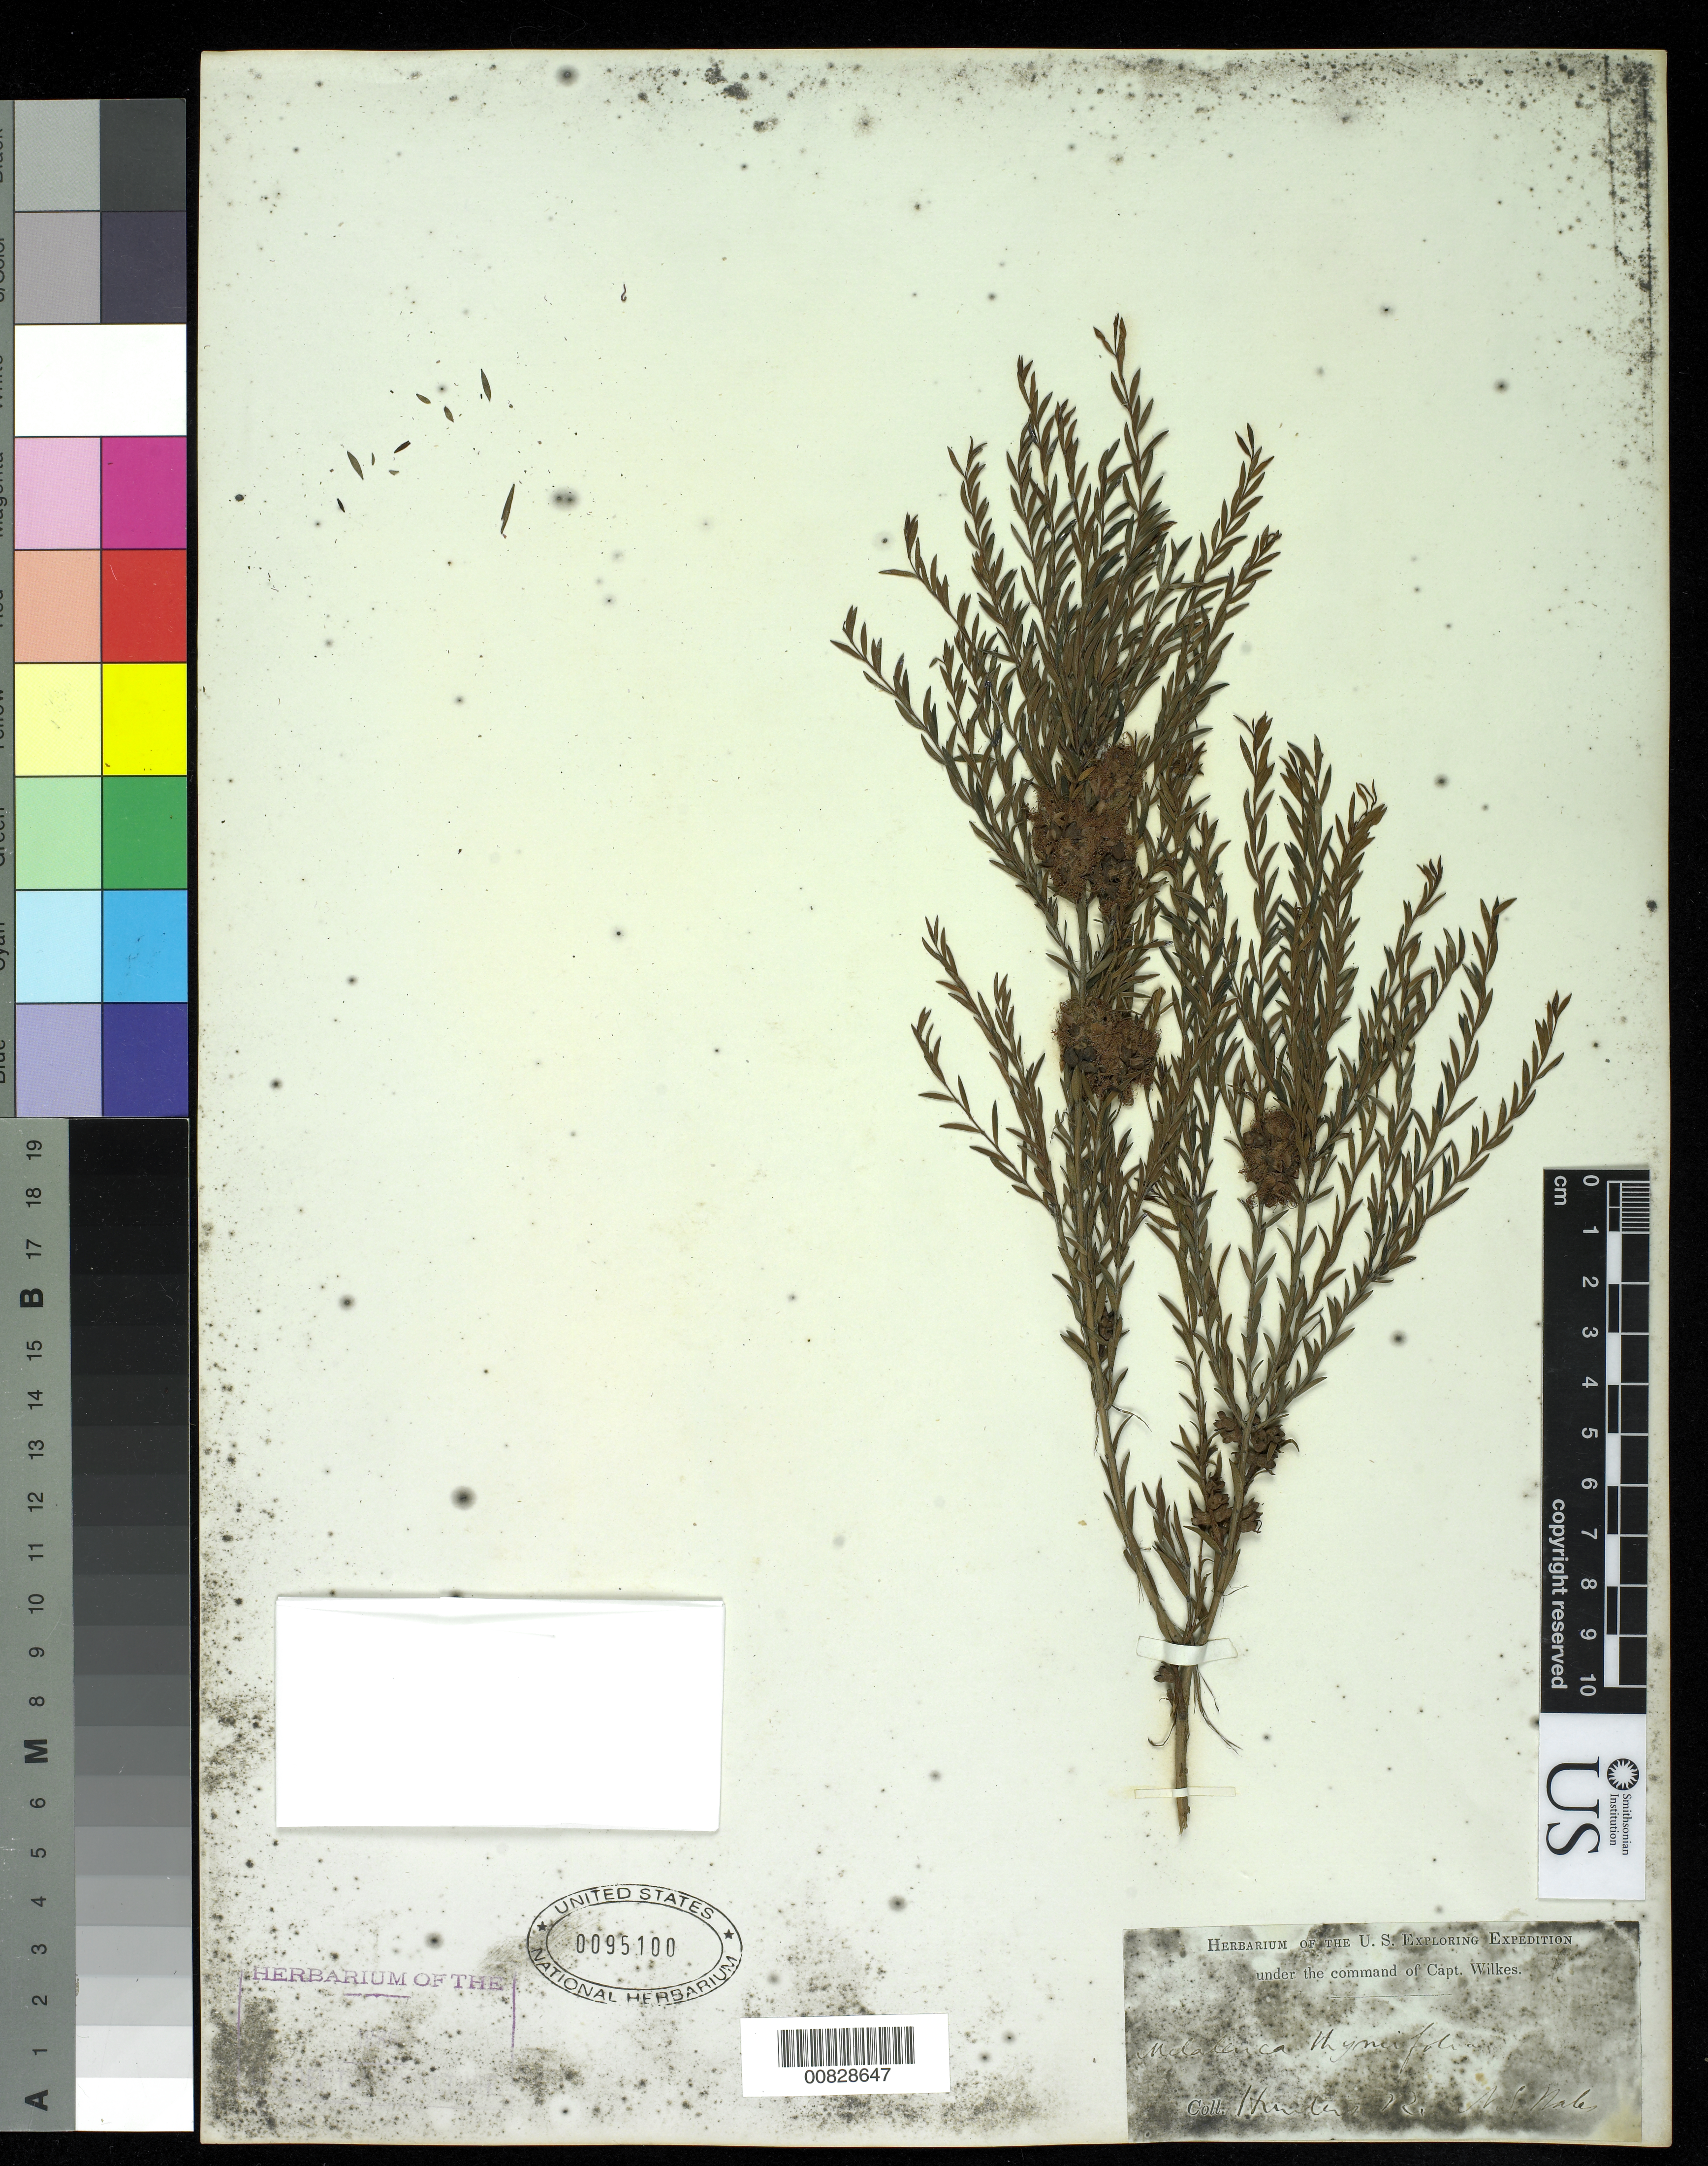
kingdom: Plantae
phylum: Tracheophyta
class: Magnoliopsida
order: Myrtales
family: Myrtaceae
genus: Melaleuca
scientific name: Melaleuca thymifolia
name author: L.S. Sm.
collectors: Wilkes Explor. Exped.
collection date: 1838/1842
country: Australia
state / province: New South Wales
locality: Hunter's River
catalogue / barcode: US 95100